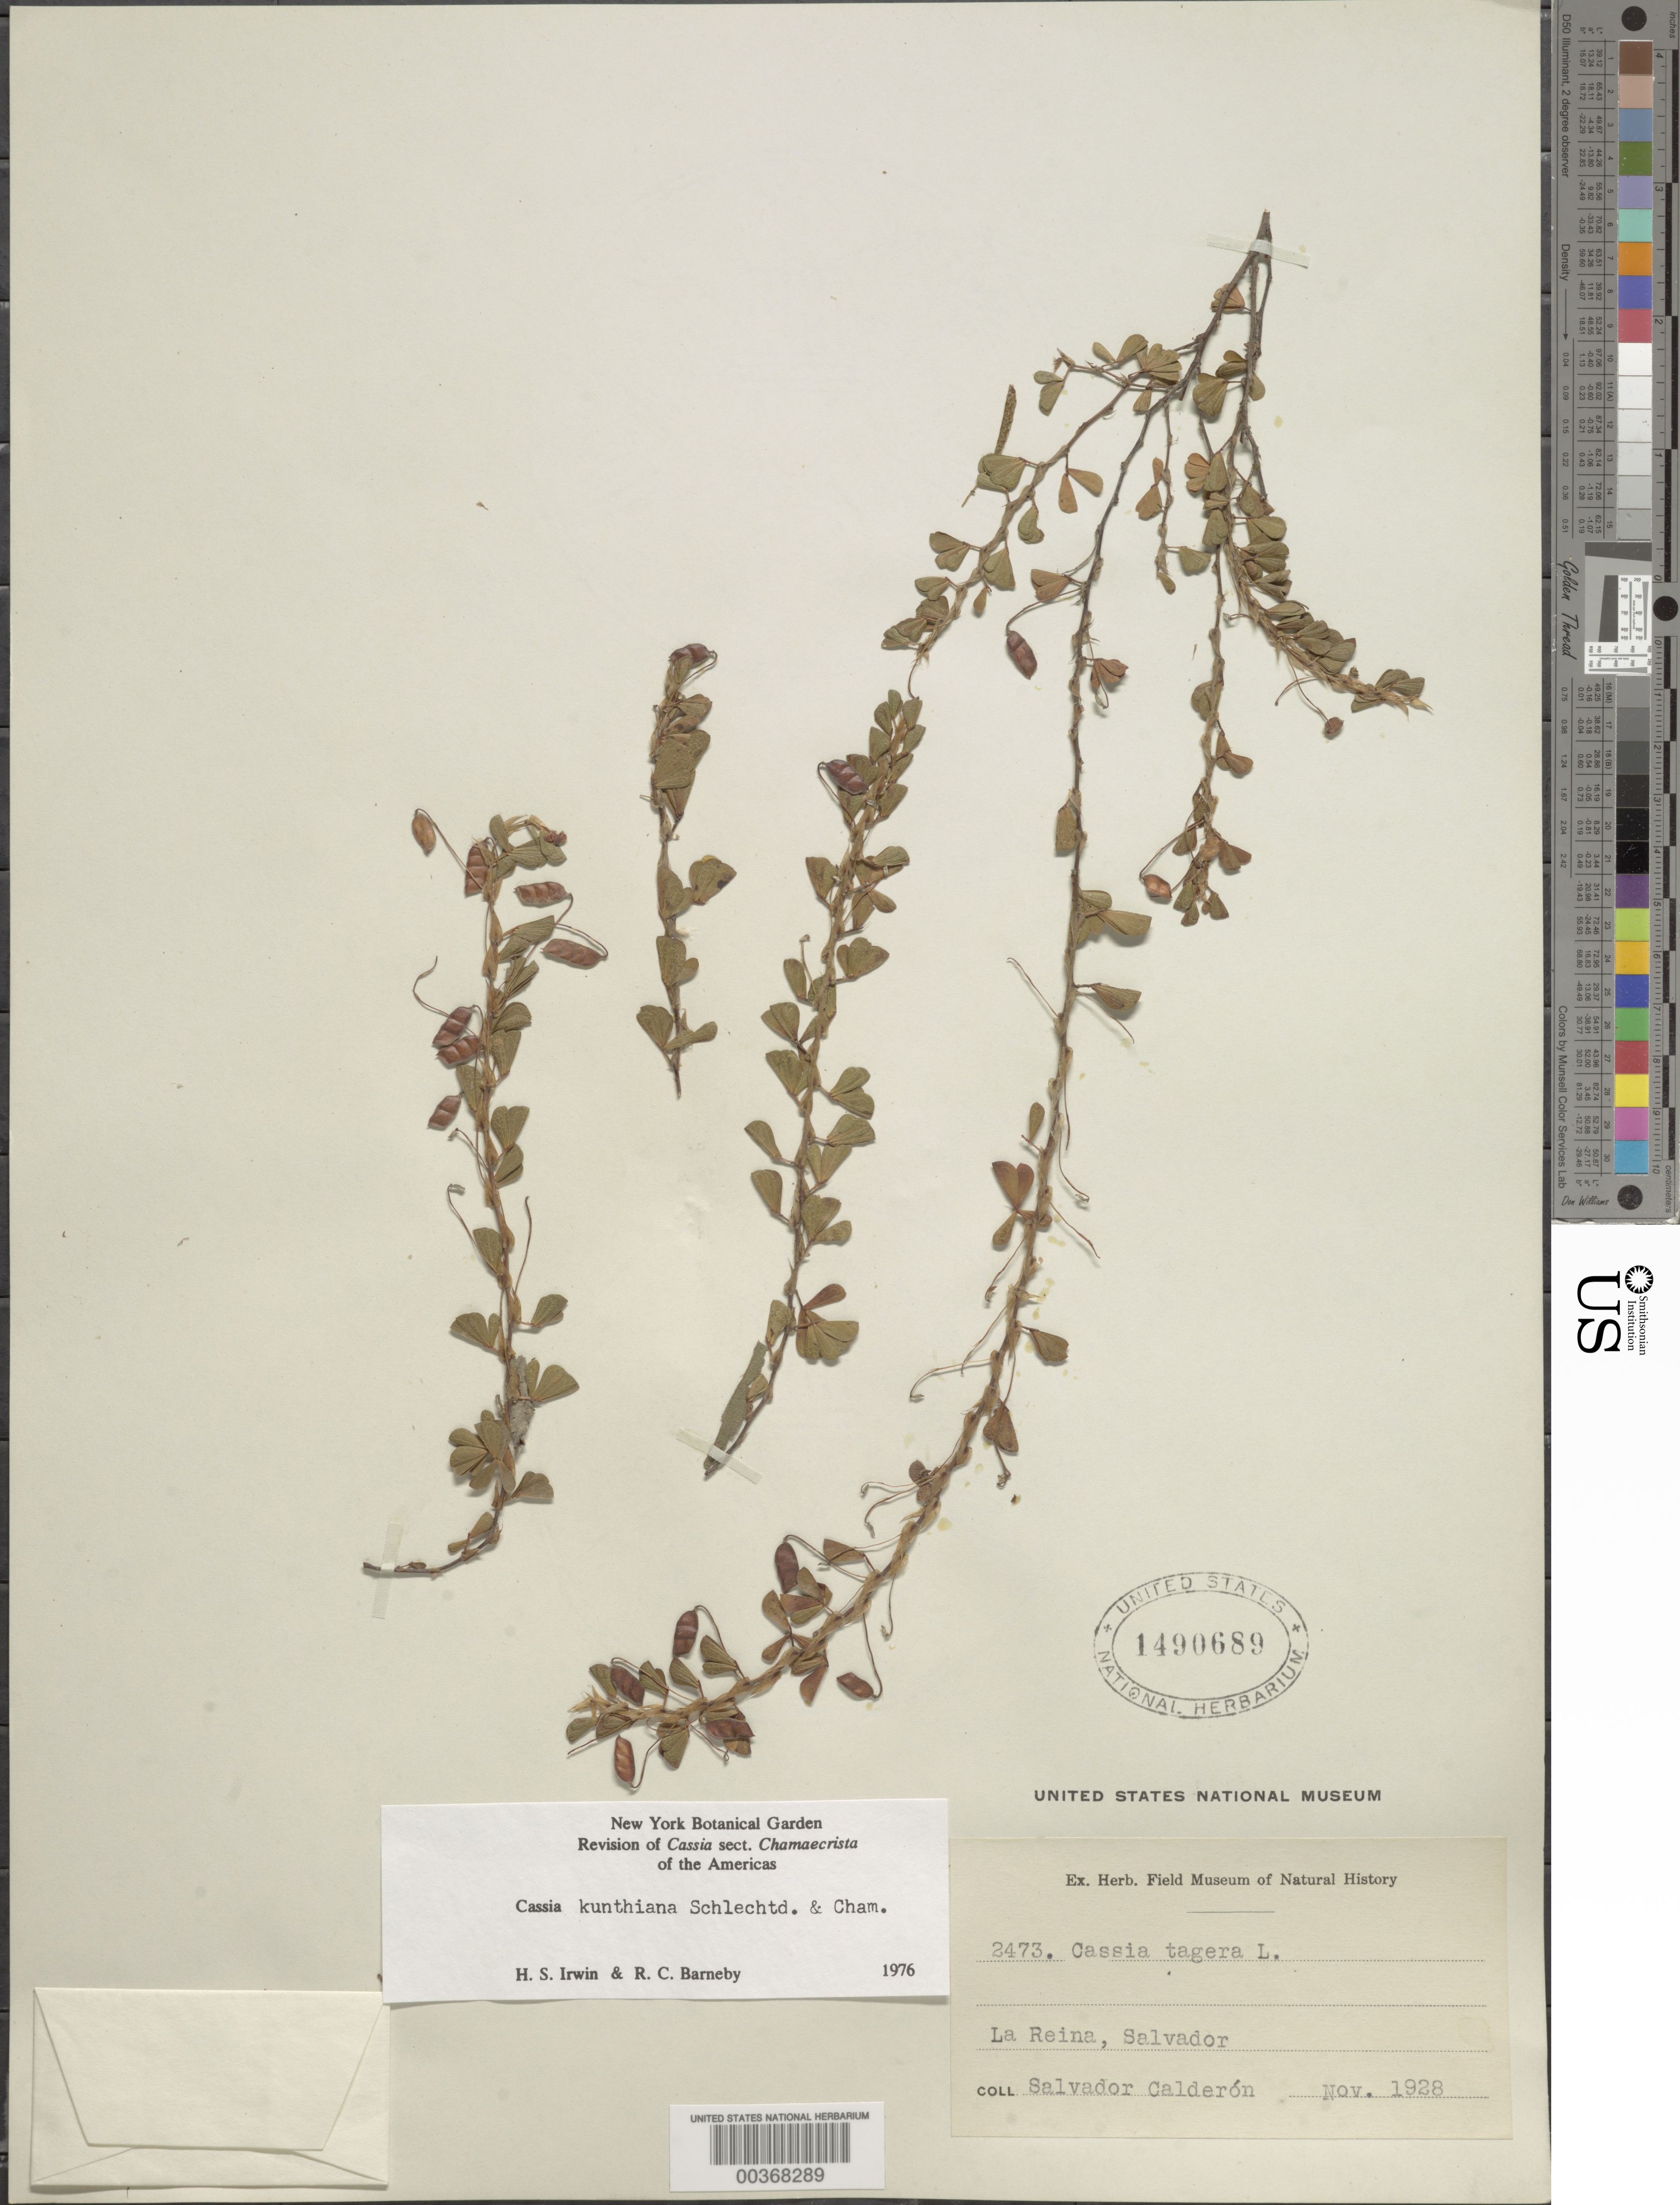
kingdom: Plantae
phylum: Tracheophyta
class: Magnoliopsida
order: Fabales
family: Fabaceae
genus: Chamaecrista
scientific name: Chamaecrista kunthiana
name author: (Schltdl. & Cham.) H.S. Irwin & Barneby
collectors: S. Calderón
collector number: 2473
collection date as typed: Nov 1928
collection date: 1928-11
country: El Salvador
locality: La reina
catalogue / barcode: US 1490689